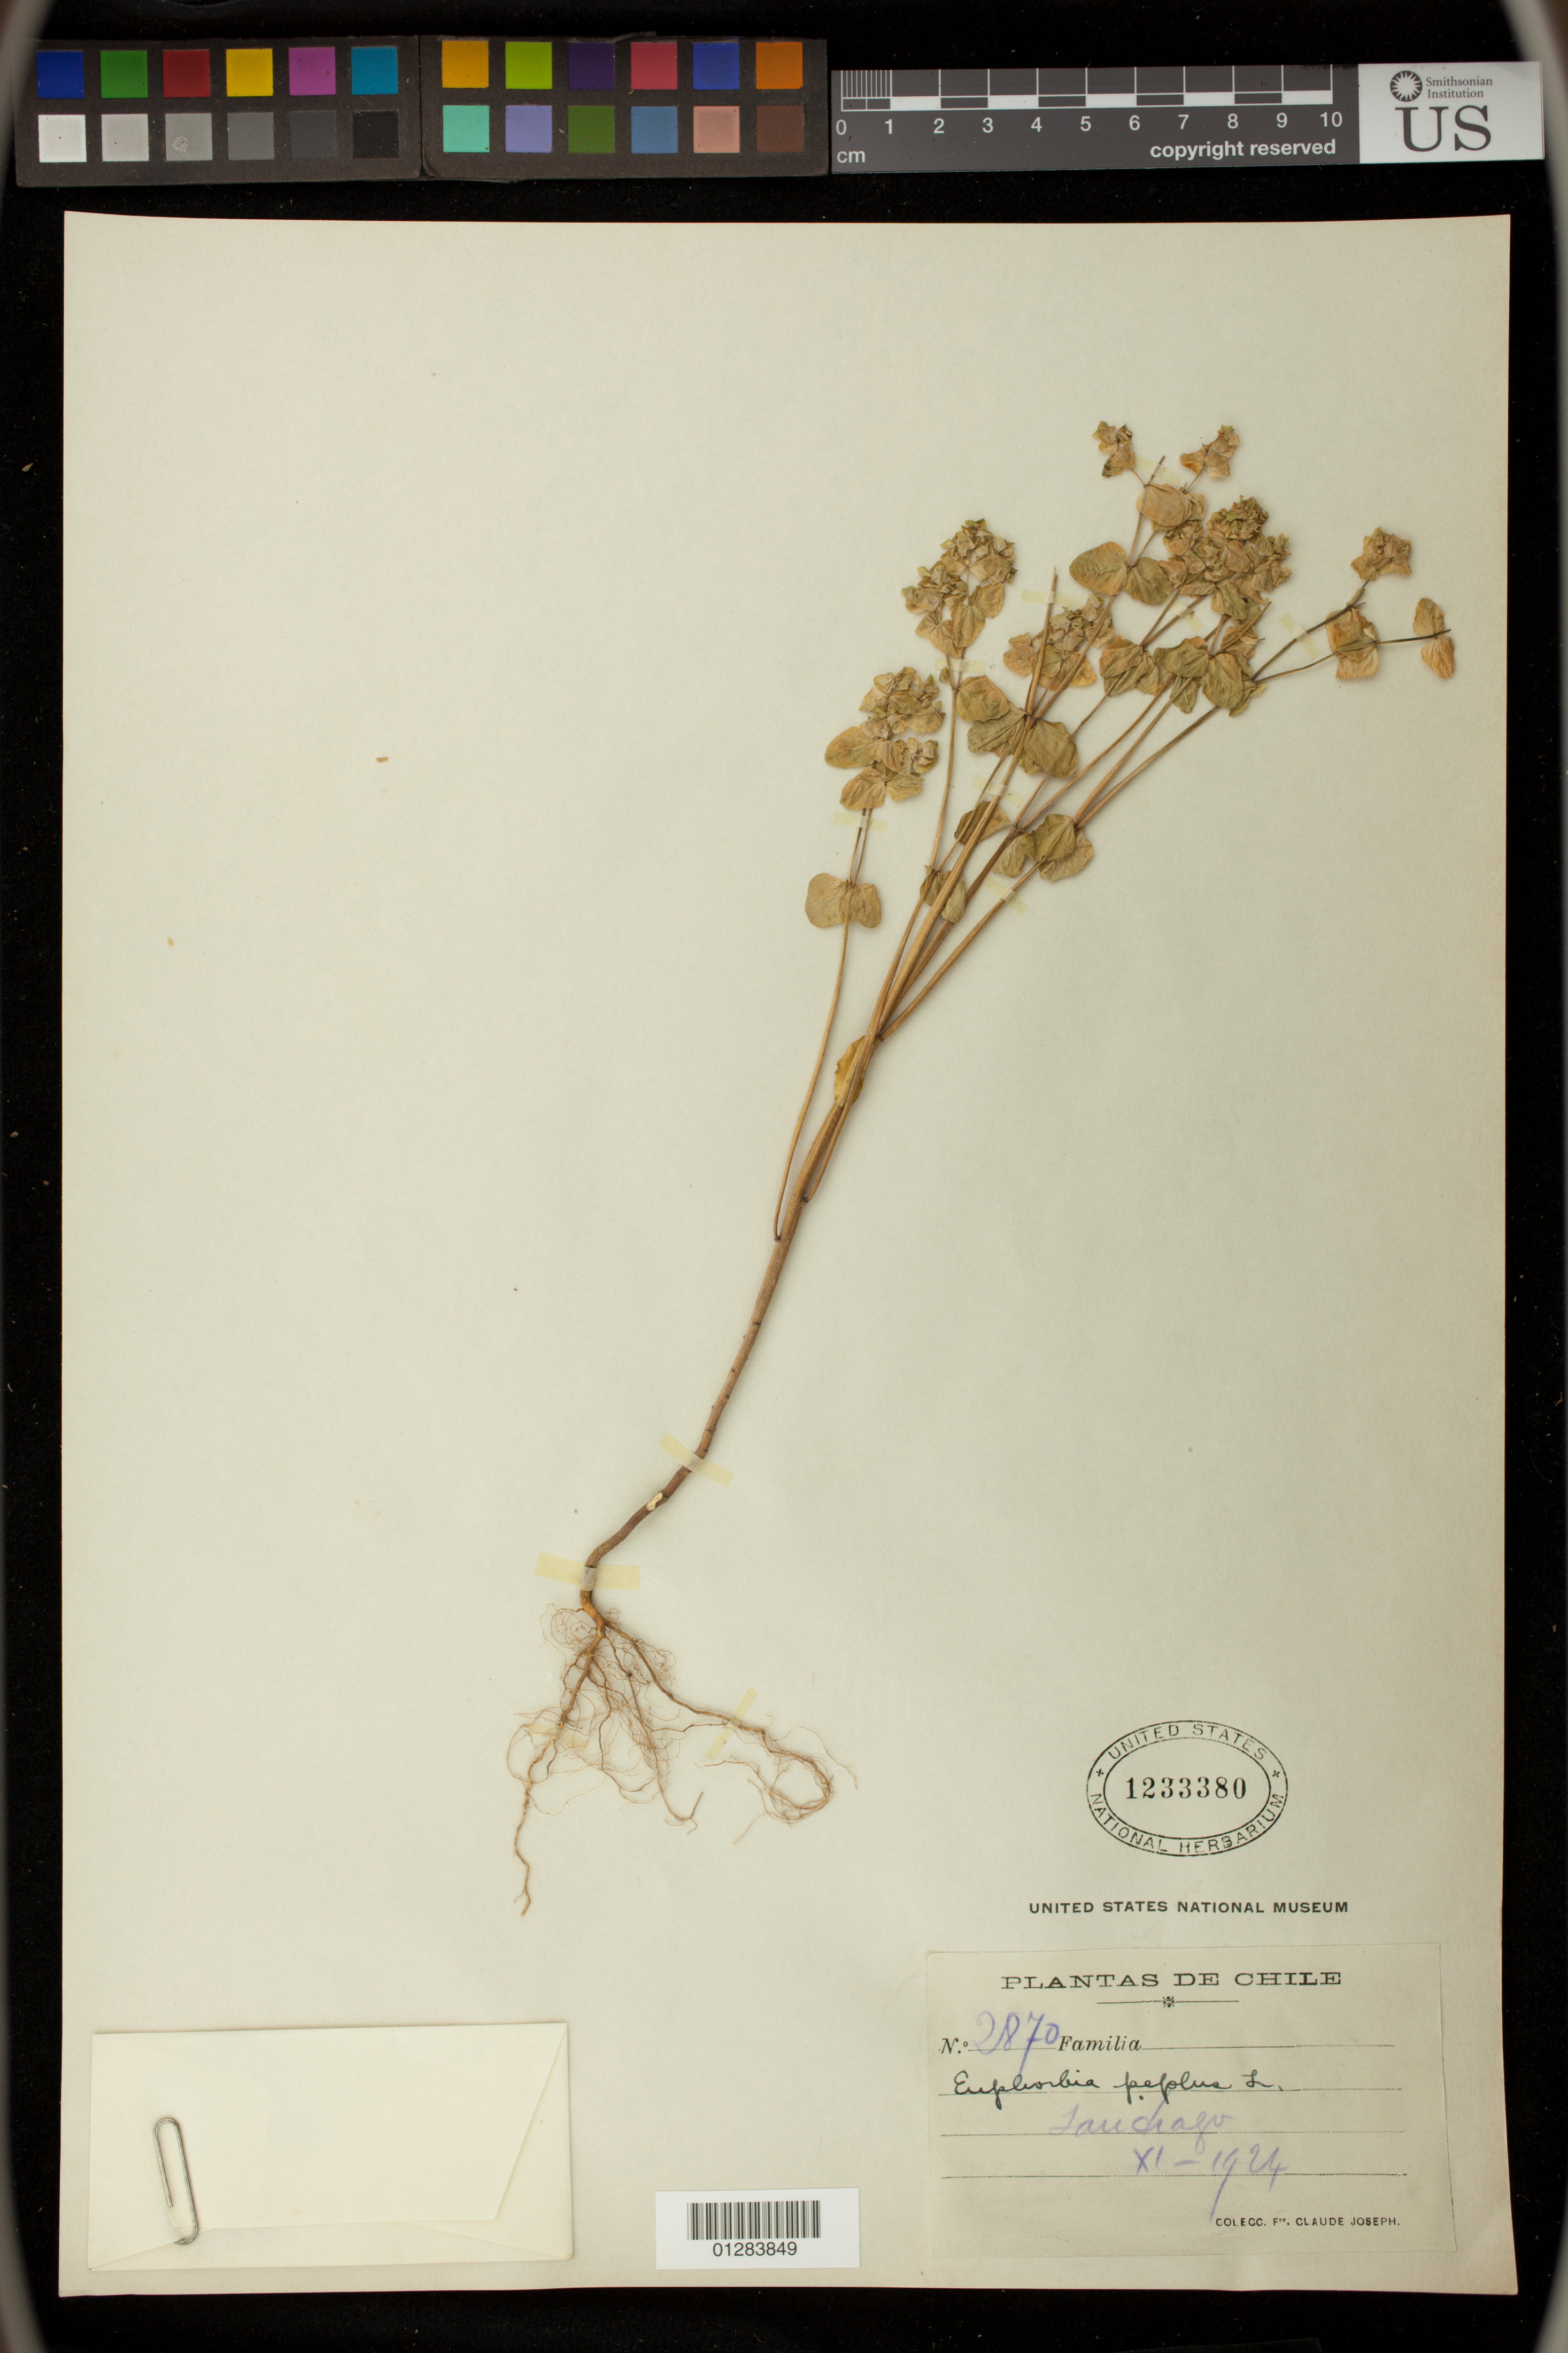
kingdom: Plantae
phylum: Tracheophyta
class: Magnoliopsida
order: Malpighiales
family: Euphorbiaceae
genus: Euphorbia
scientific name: Euphorbia peplus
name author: L.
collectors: Frere Claude Joseph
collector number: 2870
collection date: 1924-11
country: Chile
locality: Lauchago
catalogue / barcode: US 1233380